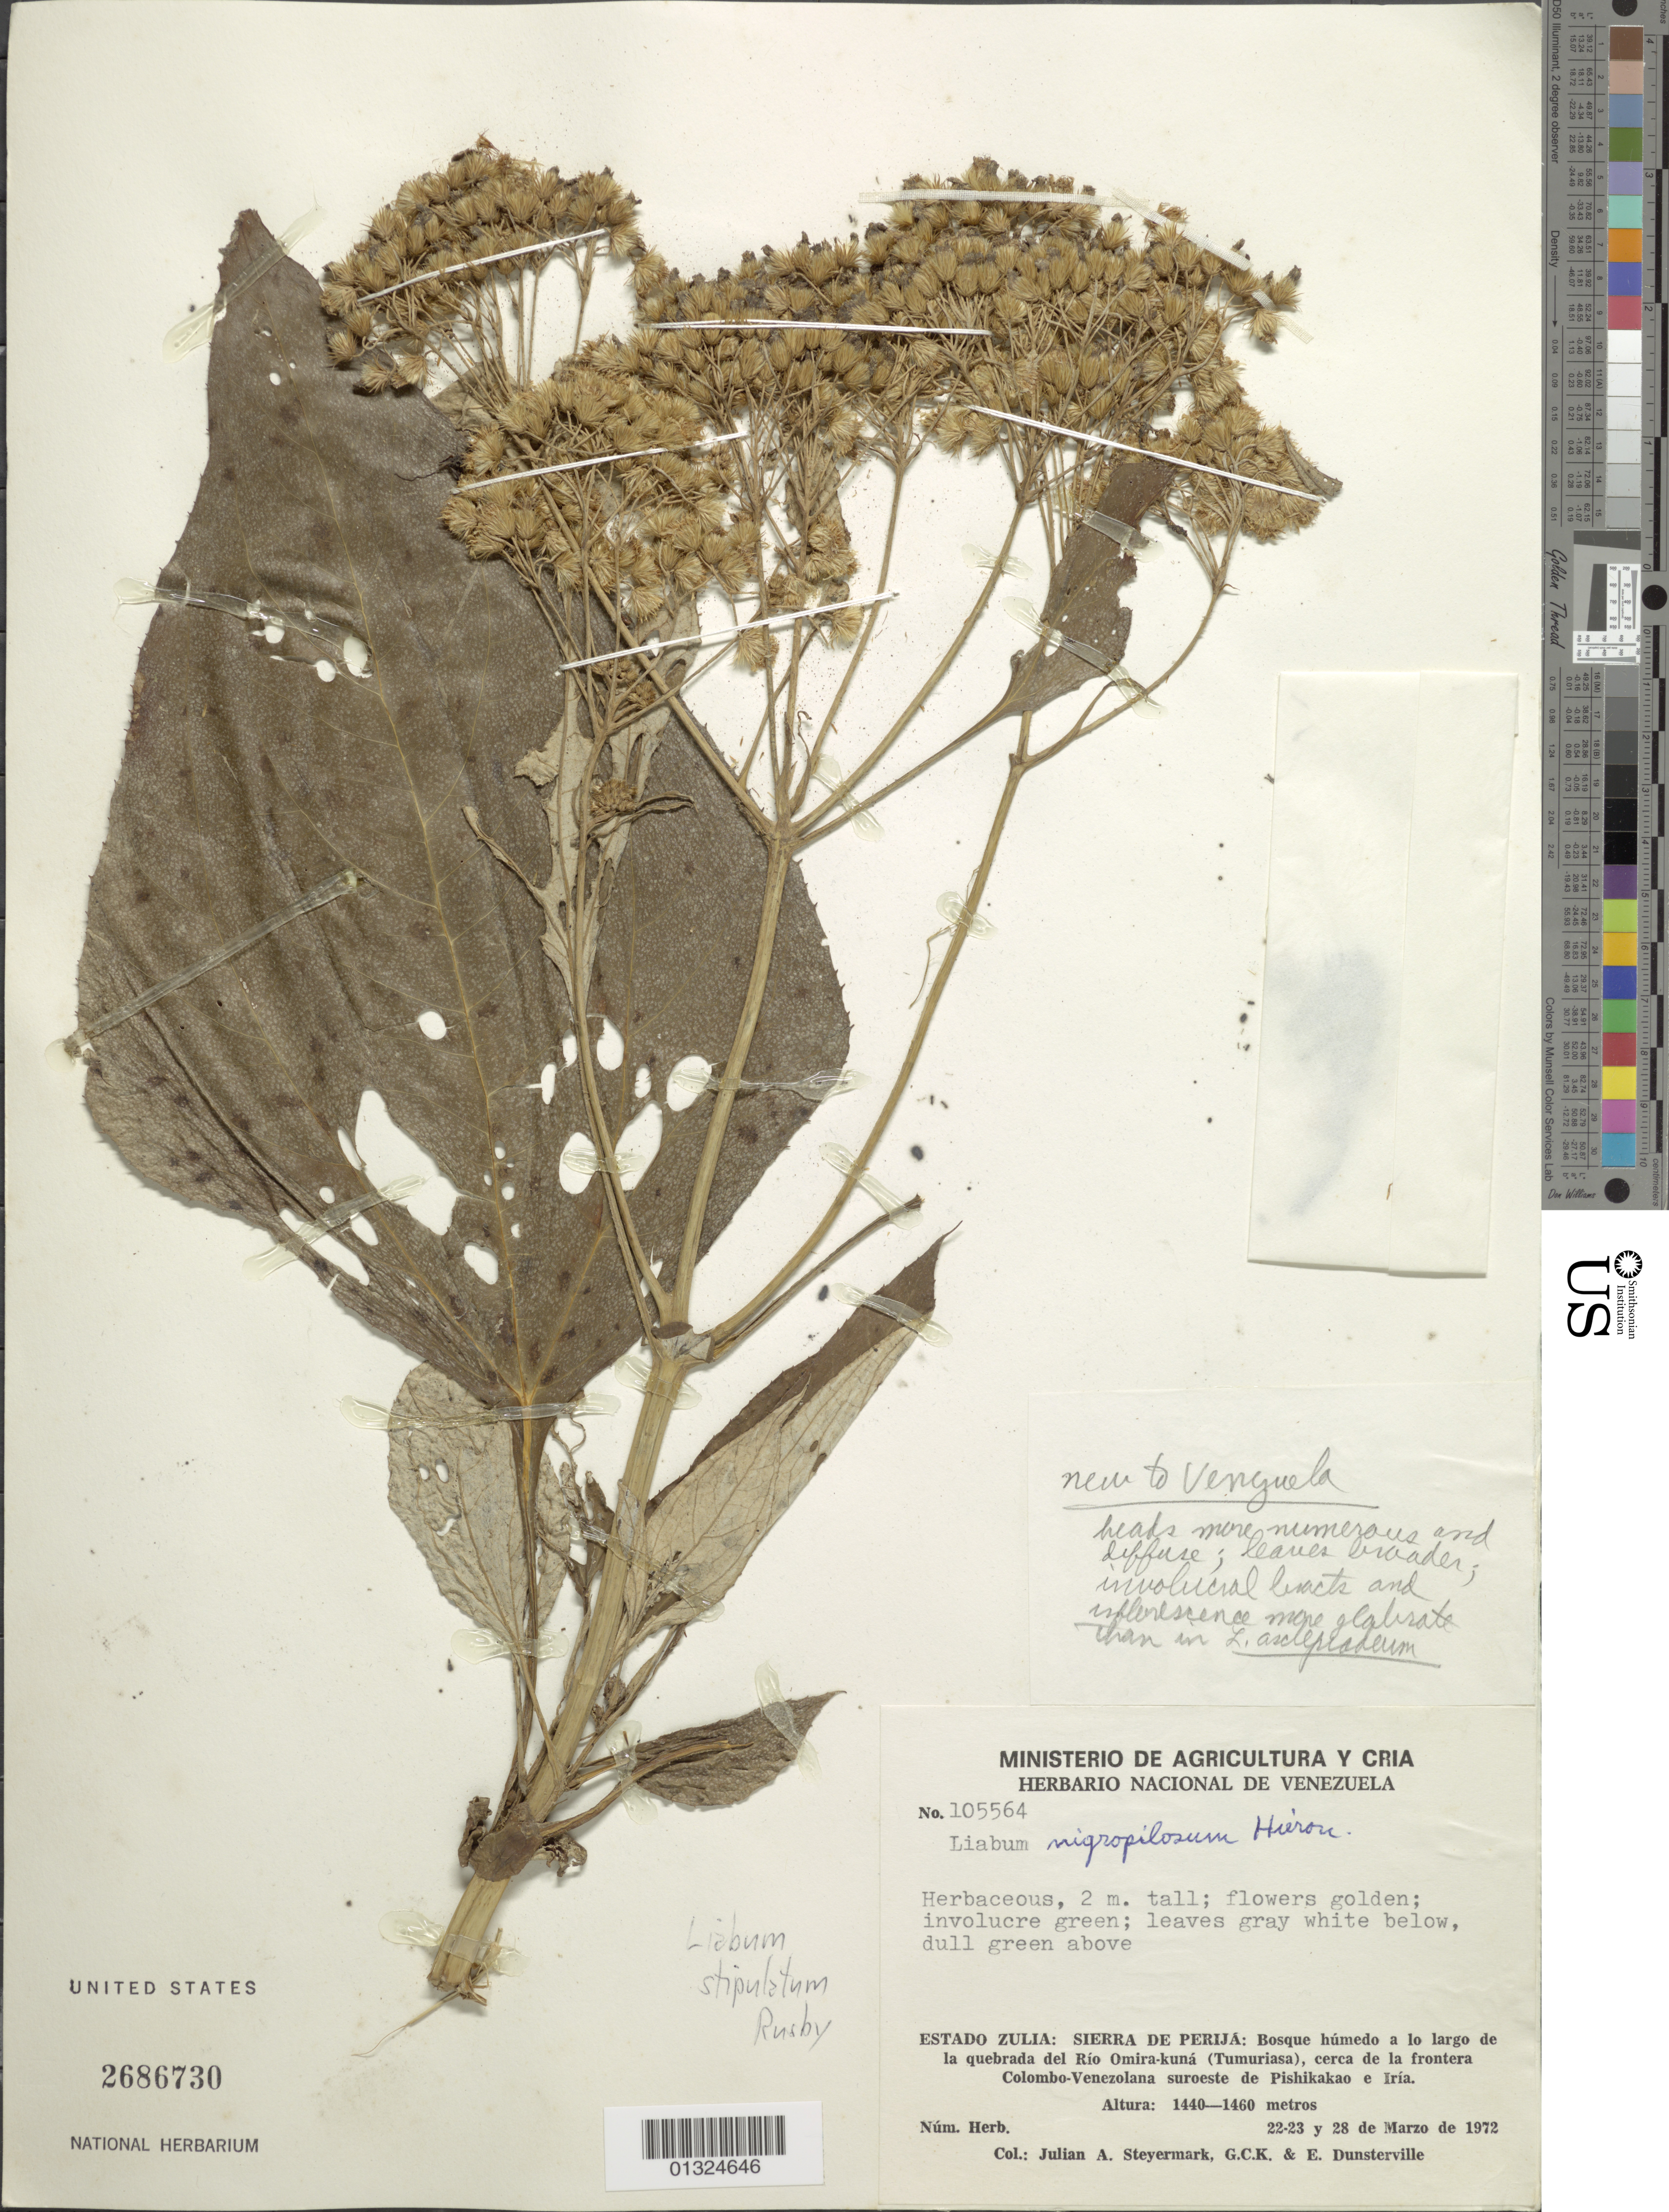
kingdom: Plantae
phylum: Tracheophyta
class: Magnoliopsida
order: Asterales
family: Asteraceae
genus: Liabum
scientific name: Liabum stipulatum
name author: Rusby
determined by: Robinson, Harold E., (US)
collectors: J. Steyermark, G. C. K. Dunsterville & E. Dunsterville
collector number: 105564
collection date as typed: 22-23 y 28 de Marzo de 1972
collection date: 1972-03-22/1972-03-28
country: Venezuela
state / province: Zulia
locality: Sierra de Perija: Quebrada del Omira-kuná (Tumuriasa), cerca de la frontera Colombo-Venezolana suroeste de Pishikakao e Iría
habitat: Bosque humedo a lo largo de la quebrada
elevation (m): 1440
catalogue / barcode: US 2686730